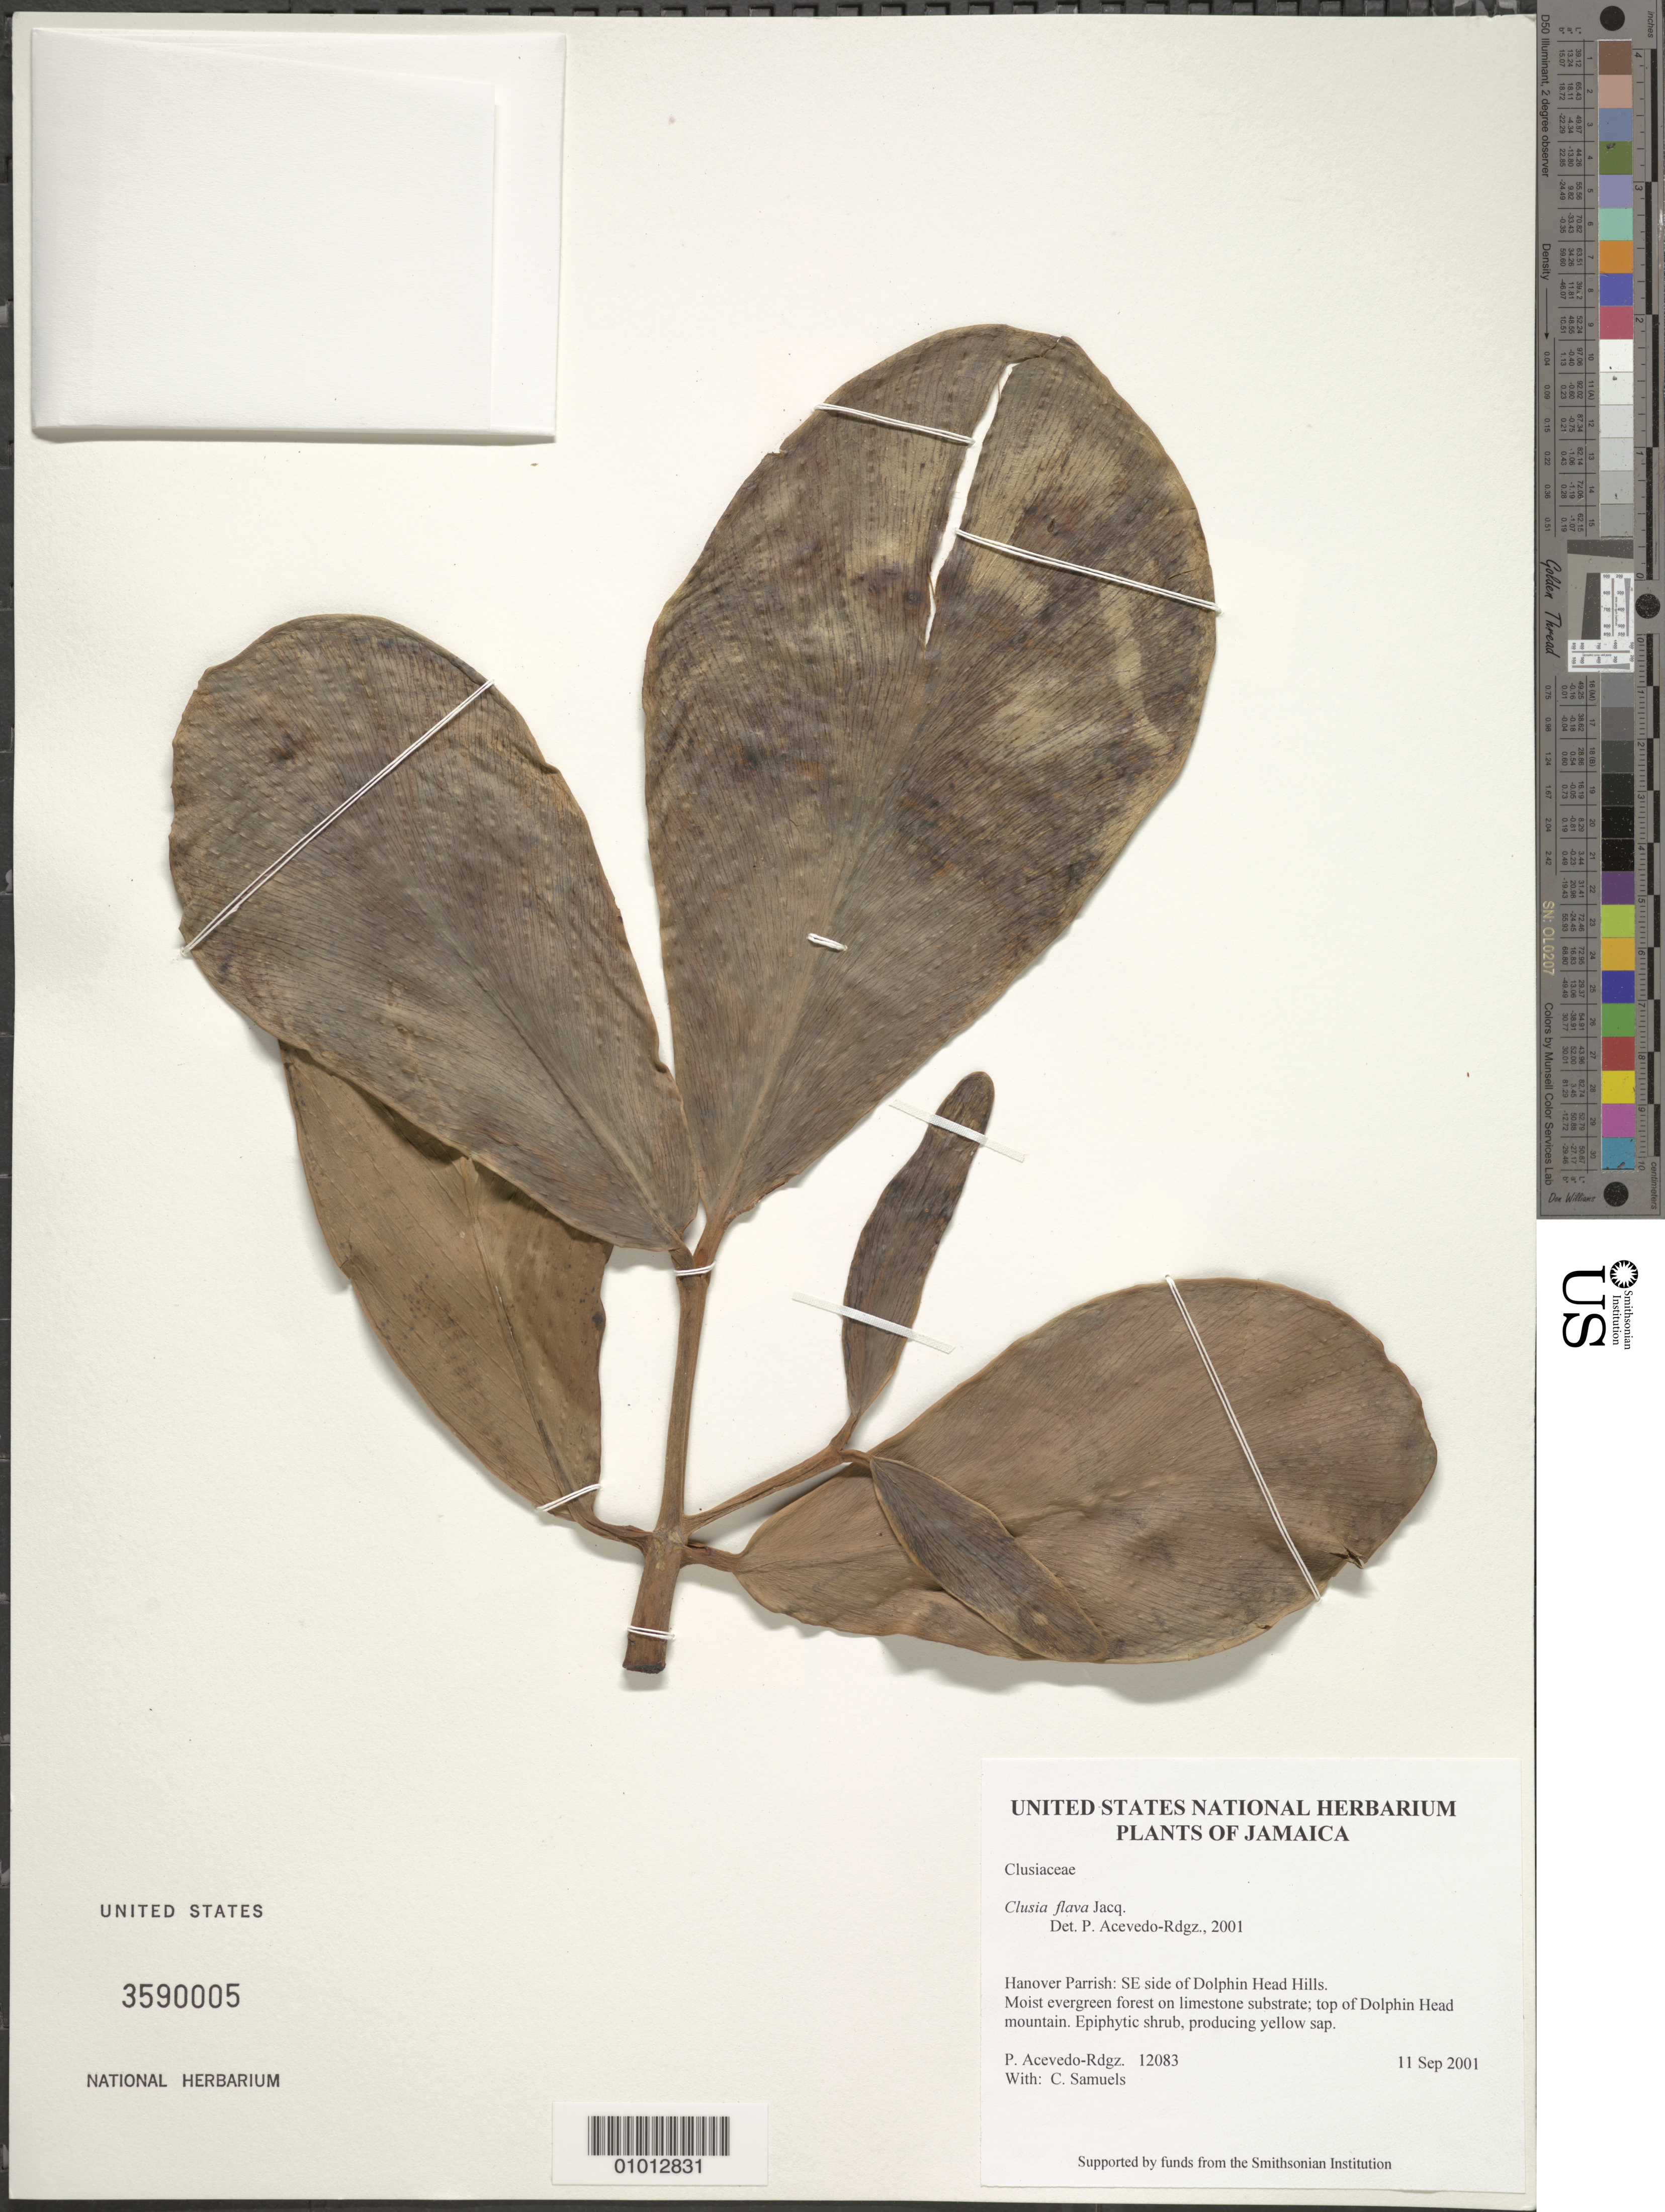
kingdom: Plantae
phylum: Tracheophyta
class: Magnoliopsida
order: Malpighiales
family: Clusiaceae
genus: Clusia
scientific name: Clusia flava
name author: Jacq.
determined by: Acevedo-Rodríguez, P., (BOT), Smithsonian Institution - National Museum of Natural History (UNITED STATES)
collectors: P. Acevedo-Rodr. & C. Samuels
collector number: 12083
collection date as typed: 11 Sep 2001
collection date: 2001-09-11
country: Jamaica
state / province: Hanover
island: Jamaica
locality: Hanover Parrish: SE side of Dolphin Head Hills.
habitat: Moist evergreen forest on limestone substrate; top of Dolphin Head mountain.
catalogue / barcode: US 3590005